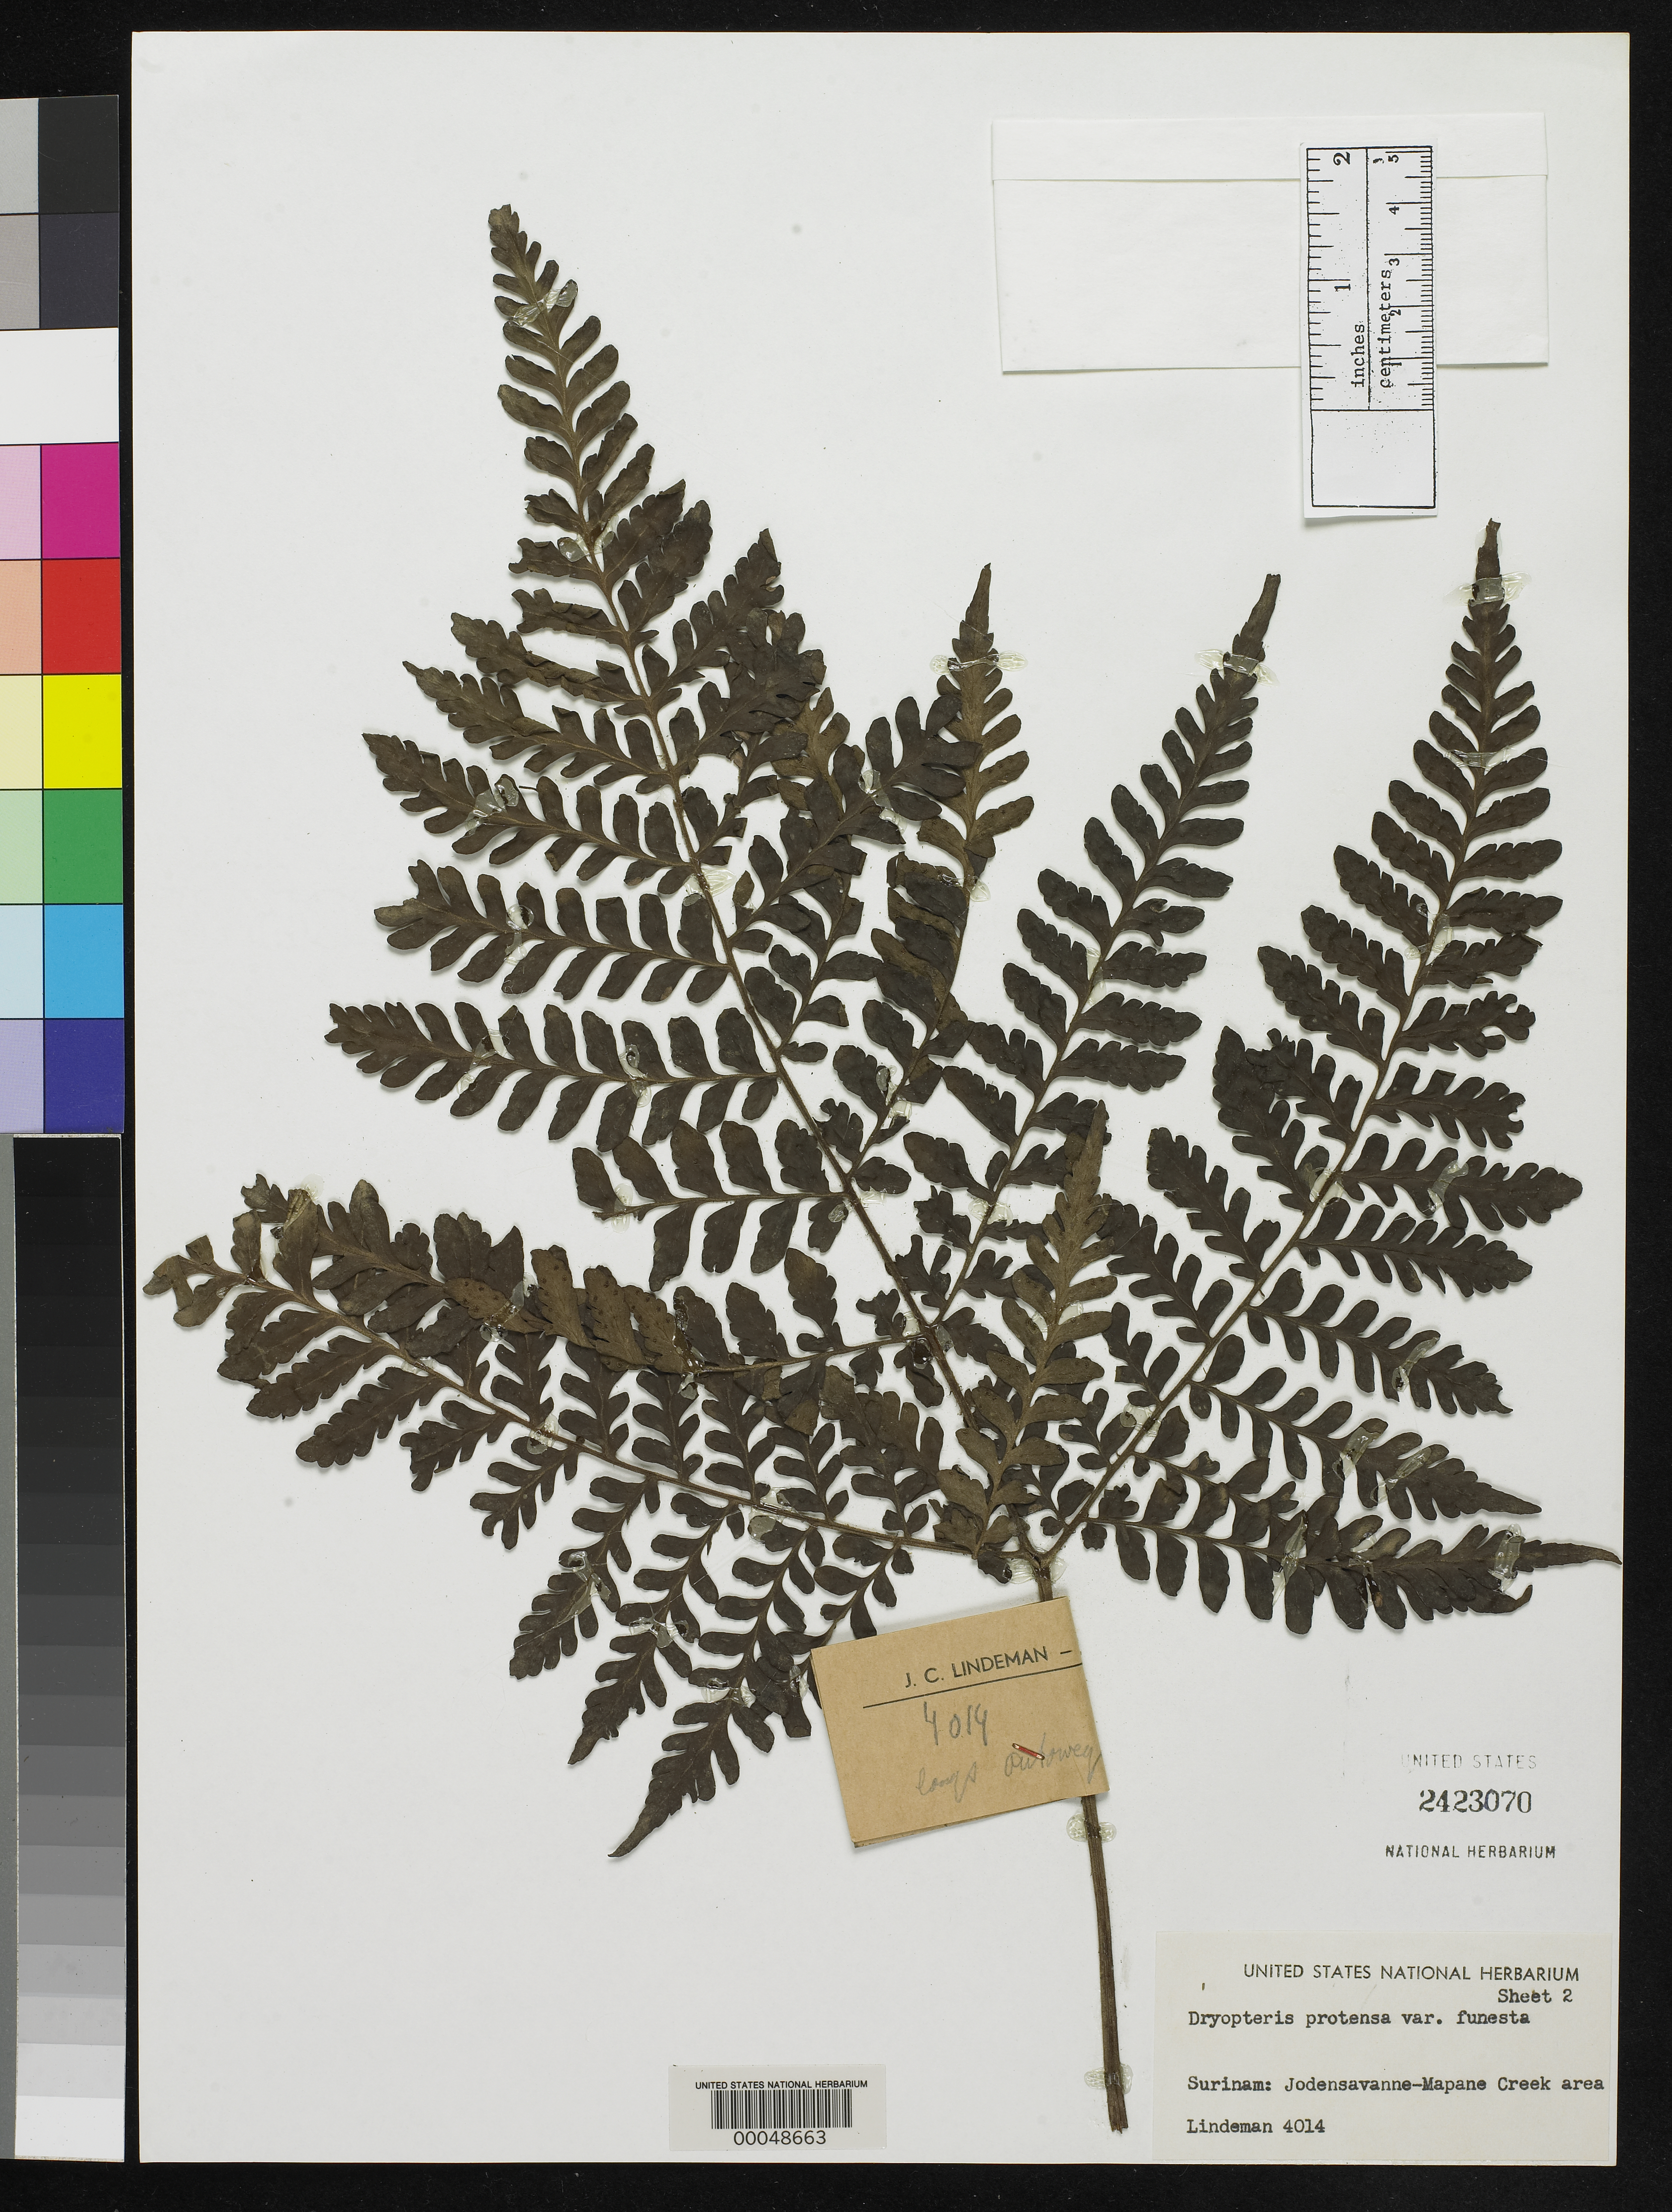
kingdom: Plantae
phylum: Tracheophyta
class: Polypodiopsida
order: Polypodiales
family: Tectariaceae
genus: Triplophyllum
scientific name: Triplophyllum crassifolium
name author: Holttum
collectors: J. C. Lindeman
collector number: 4014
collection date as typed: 22 Feb 1954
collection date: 1954-02-22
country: Suriname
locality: Suriname River, Jodensavanne-Mapane creek area.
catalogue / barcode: US 2423070